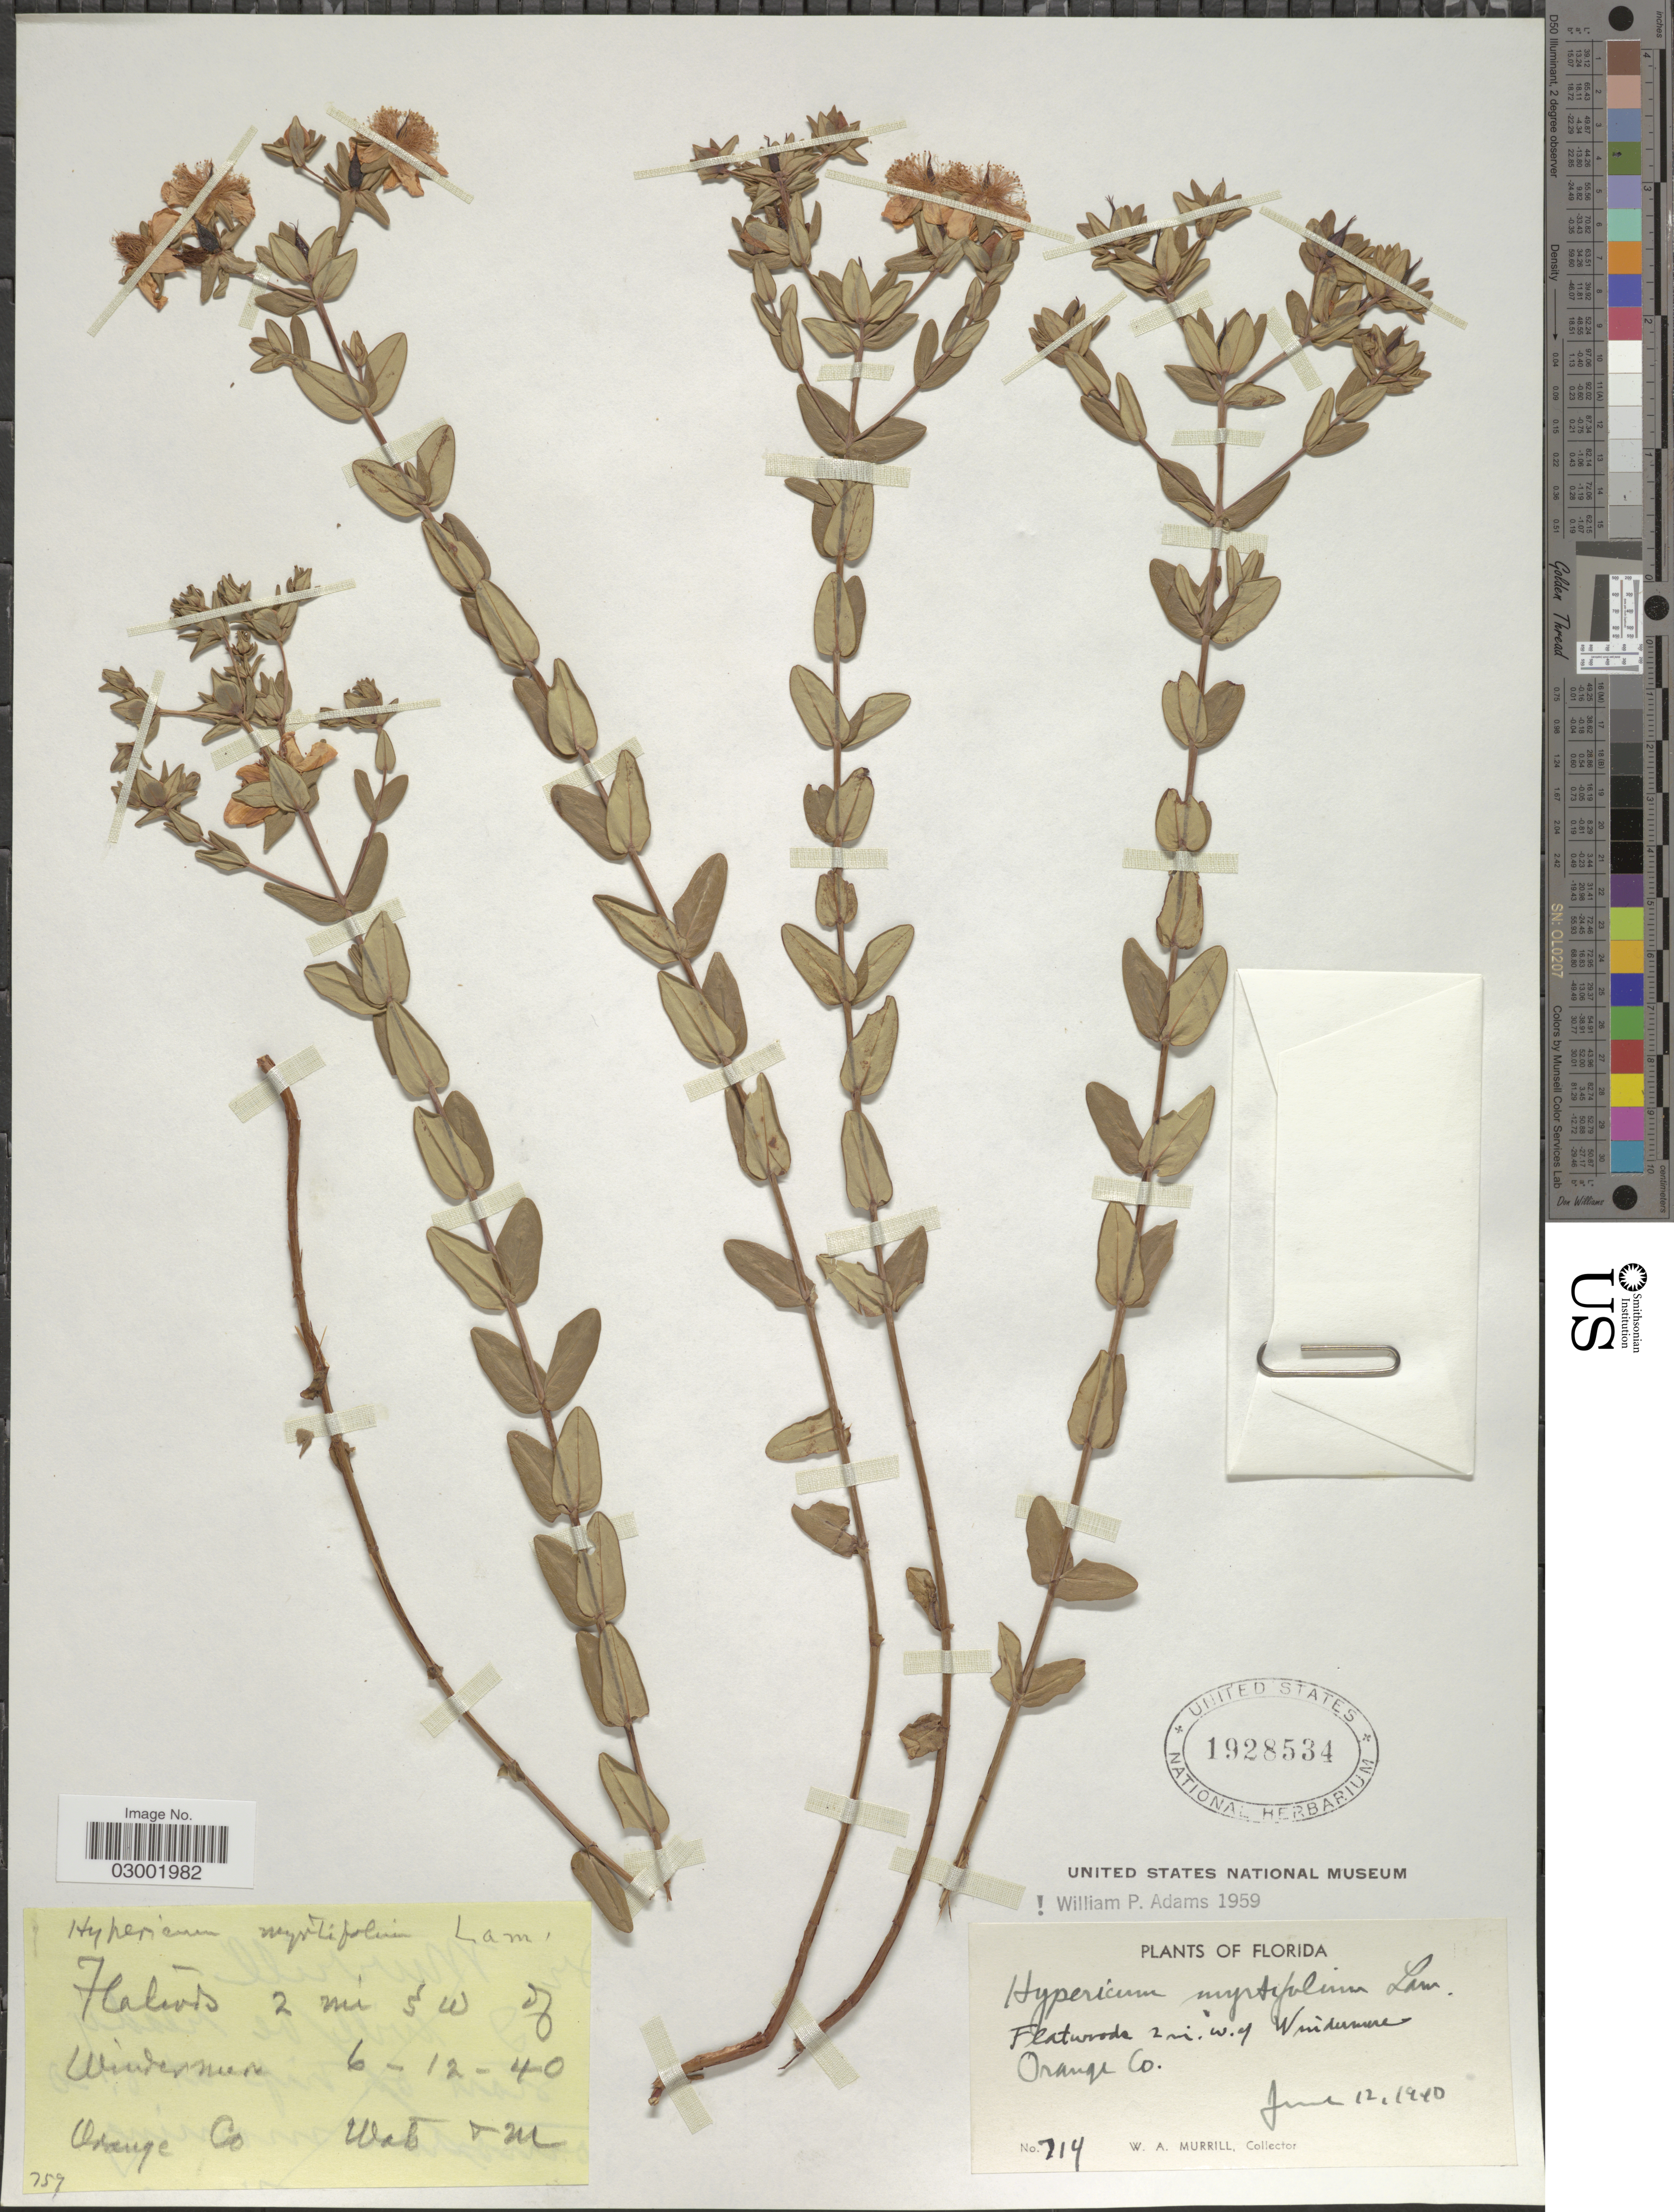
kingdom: Plantae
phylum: Tracheophyta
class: Magnoliopsida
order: Malpighiales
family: Hypericaceae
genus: Hypericum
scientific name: Hypericum myrtifolium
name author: Lam.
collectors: W. A. Murrill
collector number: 714*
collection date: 1940-06-12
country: United States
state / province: Florida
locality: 2 mi. W. of Windermere, Orange Co.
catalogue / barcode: US 1928534